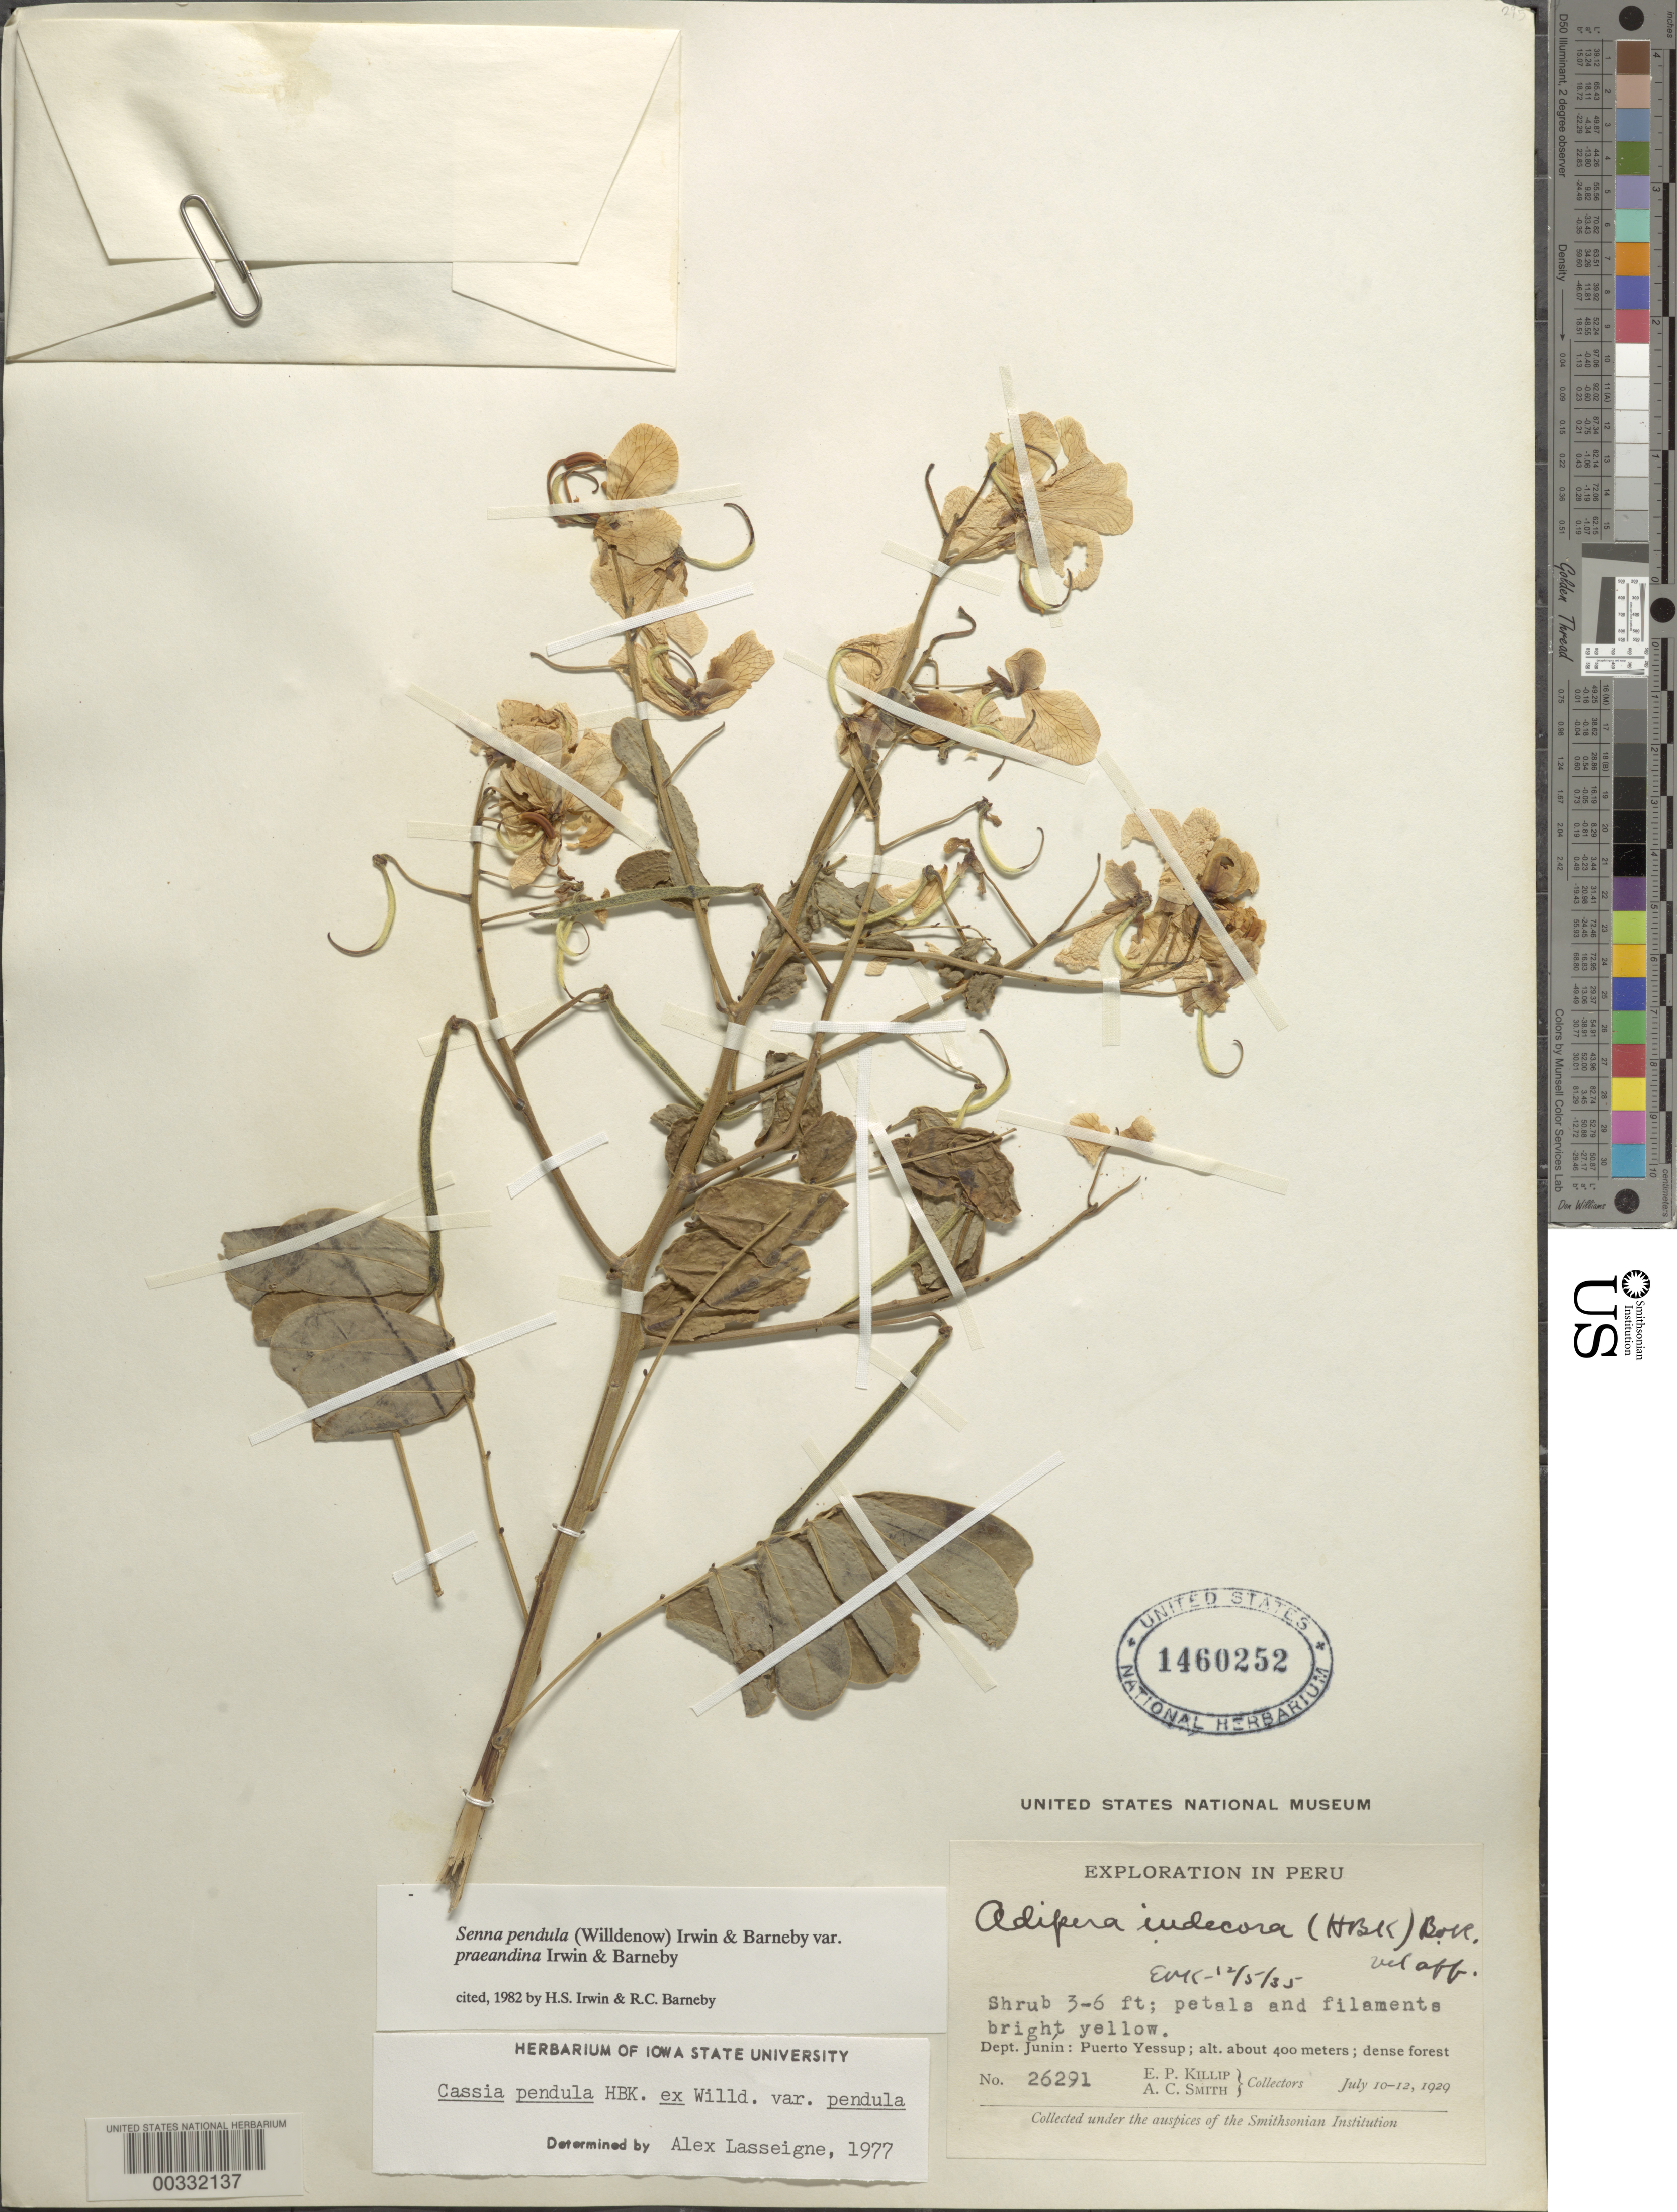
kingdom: Plantae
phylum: Tracheophyta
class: Magnoliopsida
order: Fabales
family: Fabaceae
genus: Senna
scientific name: Senna pendula var. praeandina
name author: H.S. Irwin & Barneby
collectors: E. P. Killip & A. C. Smith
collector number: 26291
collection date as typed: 10 Jul 1929 to 12 Jul 1929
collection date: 1929-07-10/1929-07-12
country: Peru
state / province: Junín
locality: Puerto Yessup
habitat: Dense forest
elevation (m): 400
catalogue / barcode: US 1460252